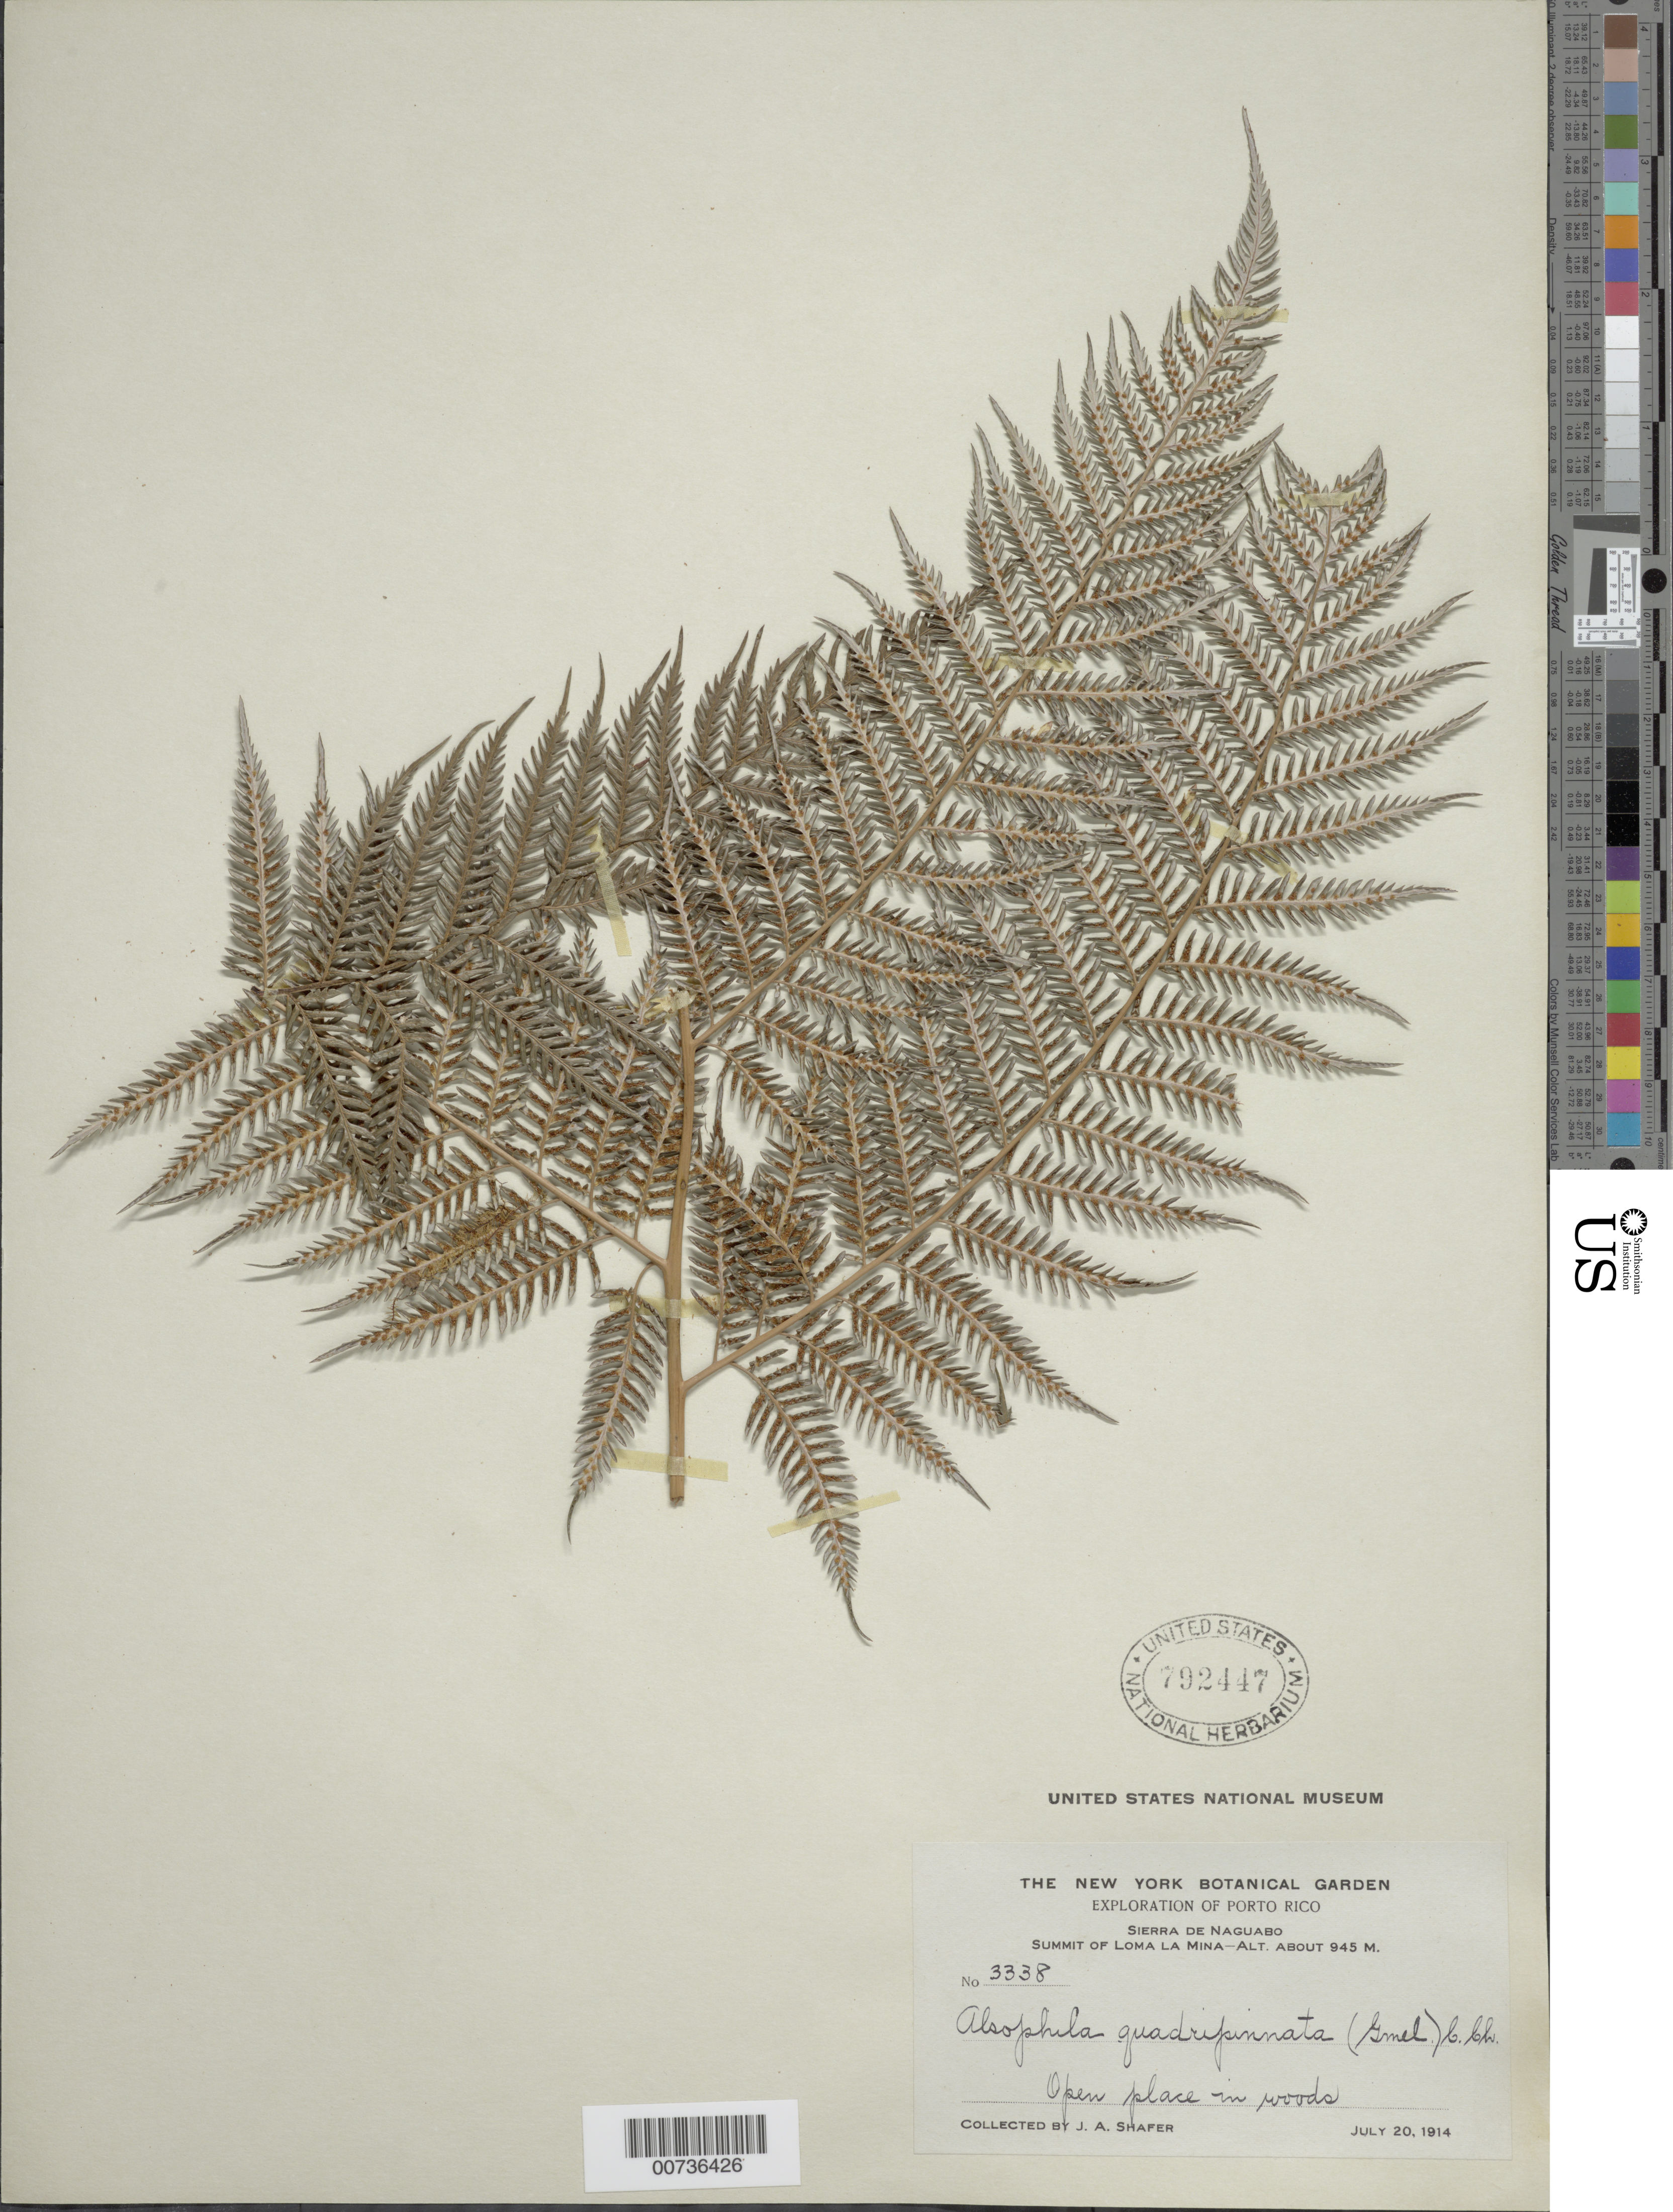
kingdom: Plantae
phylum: Tracheophyta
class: Polypodiopsida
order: Cyatheales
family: Dicksoniaceae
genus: Lophosoria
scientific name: Lophosoria quadripinnata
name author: (J.F. Gmel.) C. Chr.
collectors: J. A. Shafer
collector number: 3338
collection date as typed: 20 Jul 1914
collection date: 1914-07-20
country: Puerto Rico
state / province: Naguabo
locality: Sierra de Naguabo, summit of Loma La Mina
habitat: Open place in woods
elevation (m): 945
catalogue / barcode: US 792447